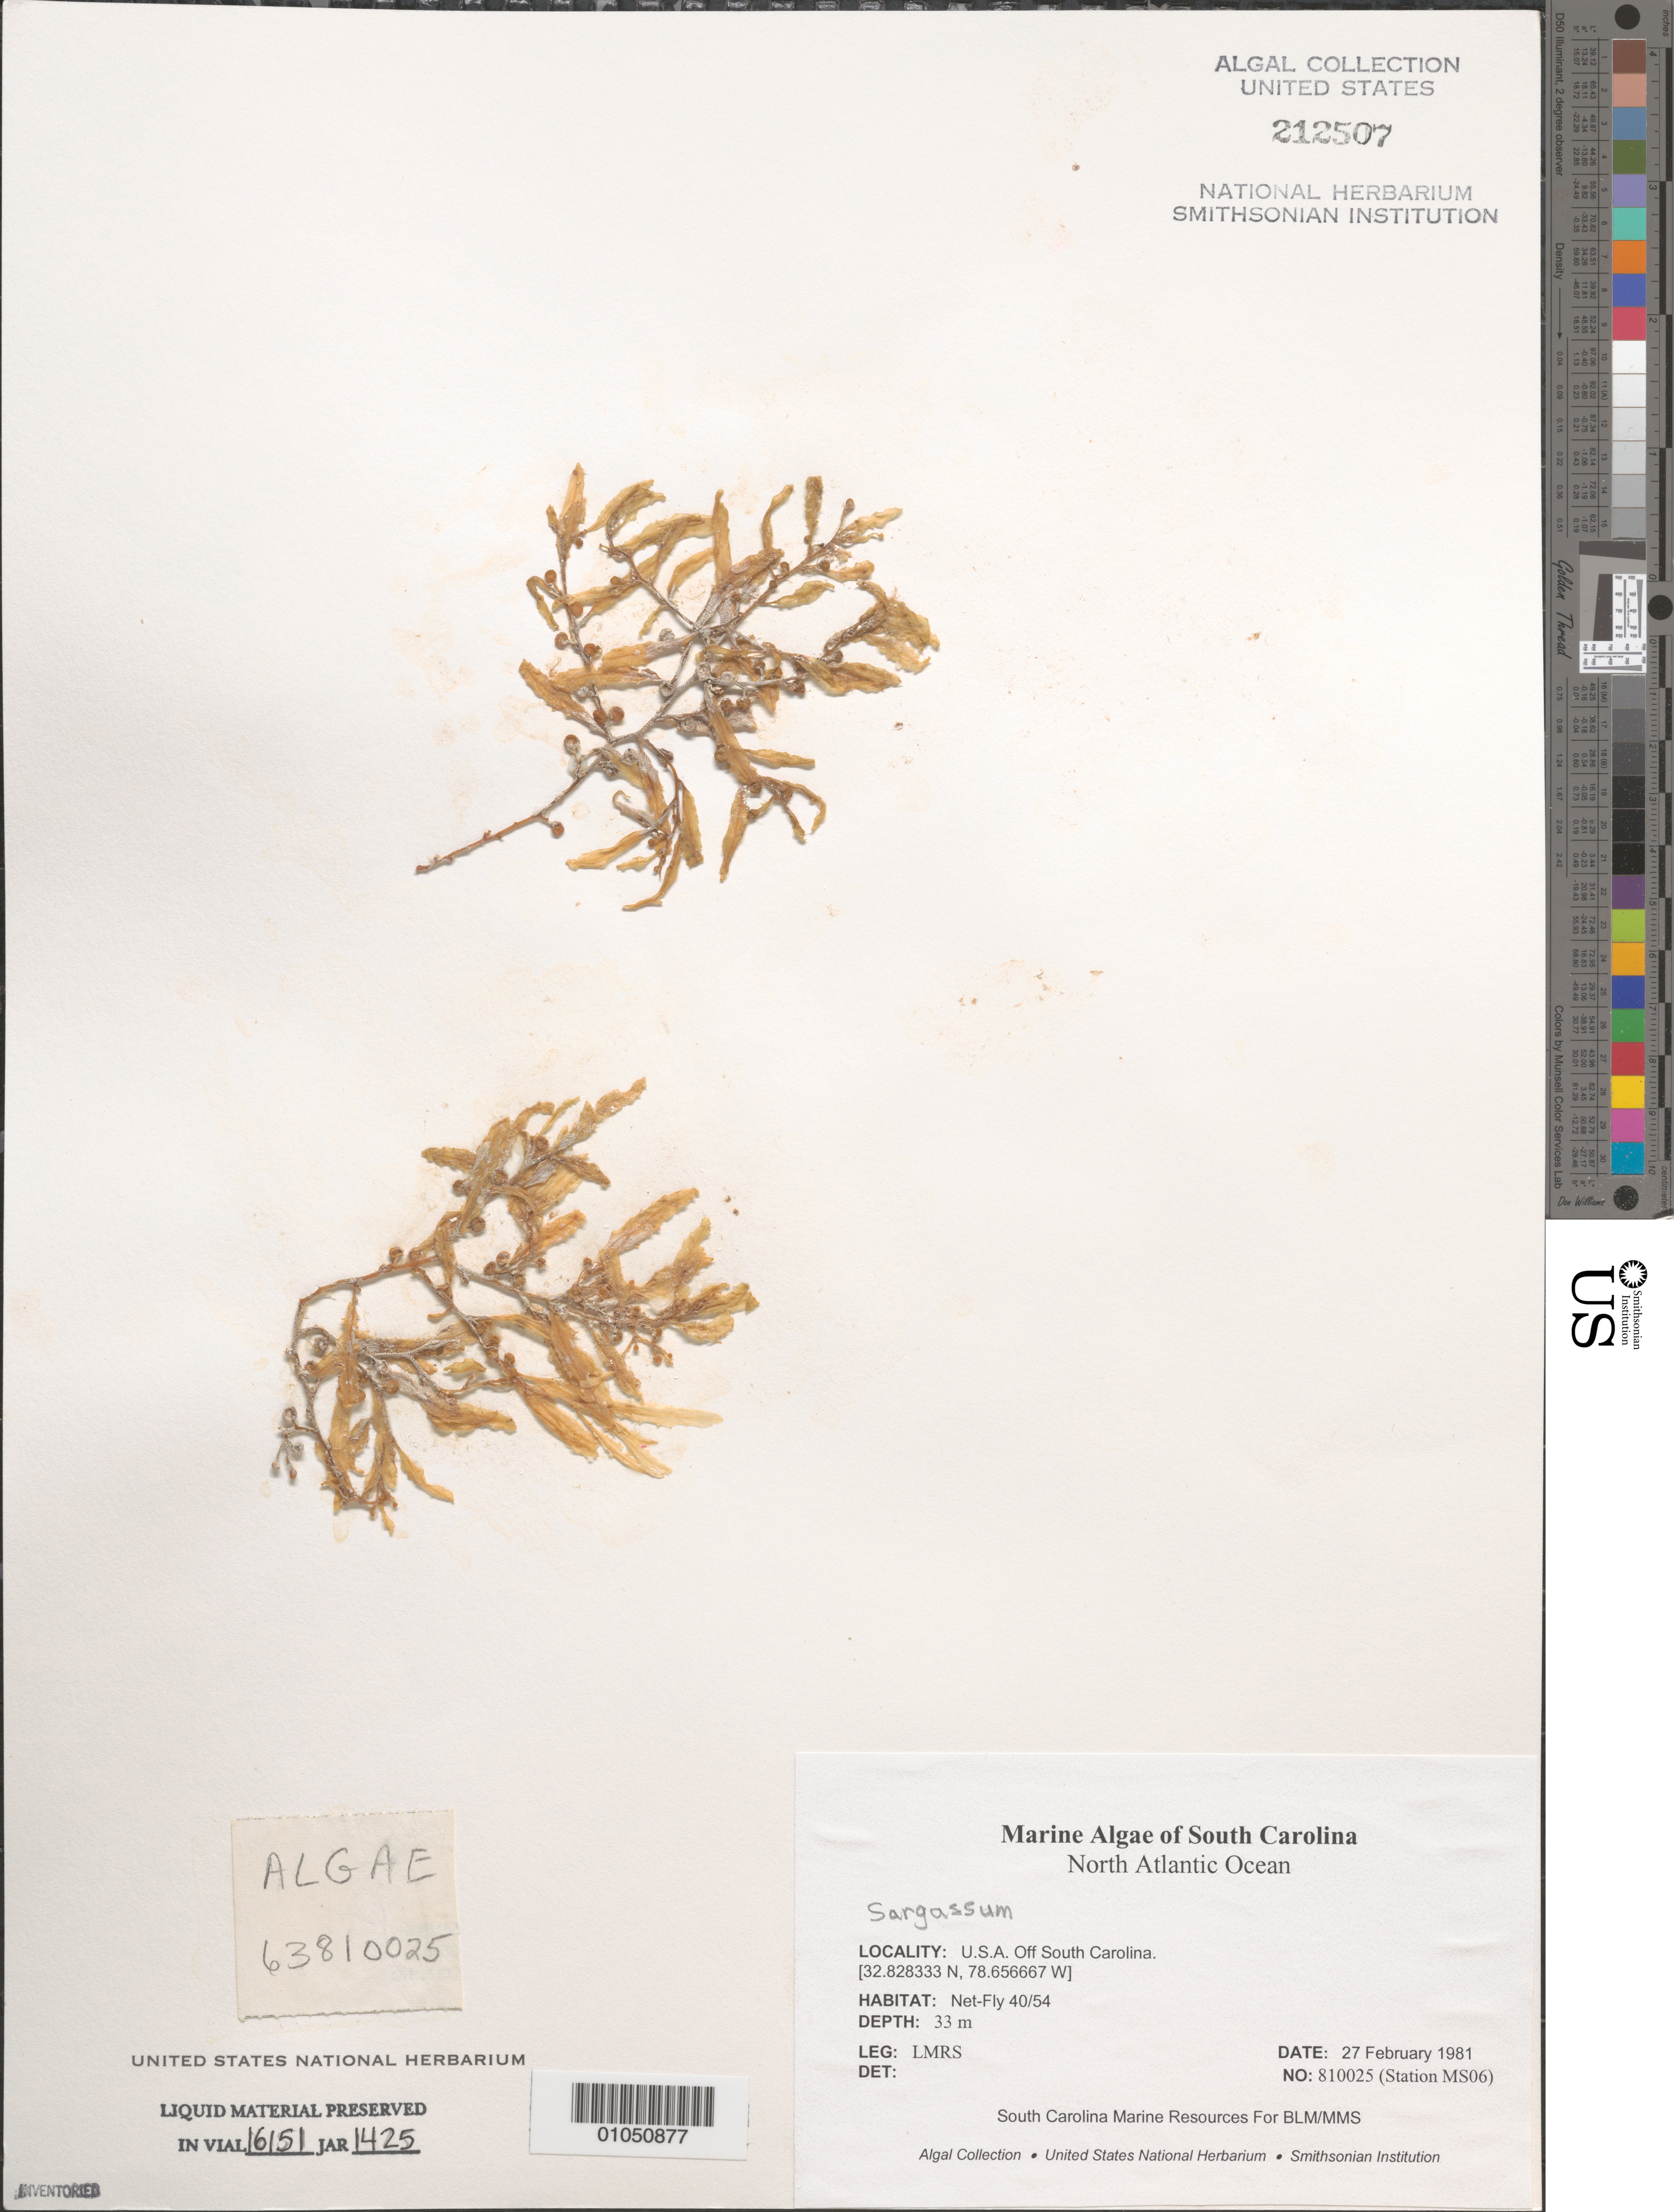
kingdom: Chromista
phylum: Ochrophyta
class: Phaeophyceae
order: Fucales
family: Sargassaceae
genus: Sargassum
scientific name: Sargassum sp.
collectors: LMRS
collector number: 810025 (Station MS06)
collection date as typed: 27 Feb 1981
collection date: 1981-02-27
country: United States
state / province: South Carolina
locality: North Atlantic Ocean off South Carolina coast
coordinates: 32.828333 N, 78.656667 W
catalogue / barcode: US 212507